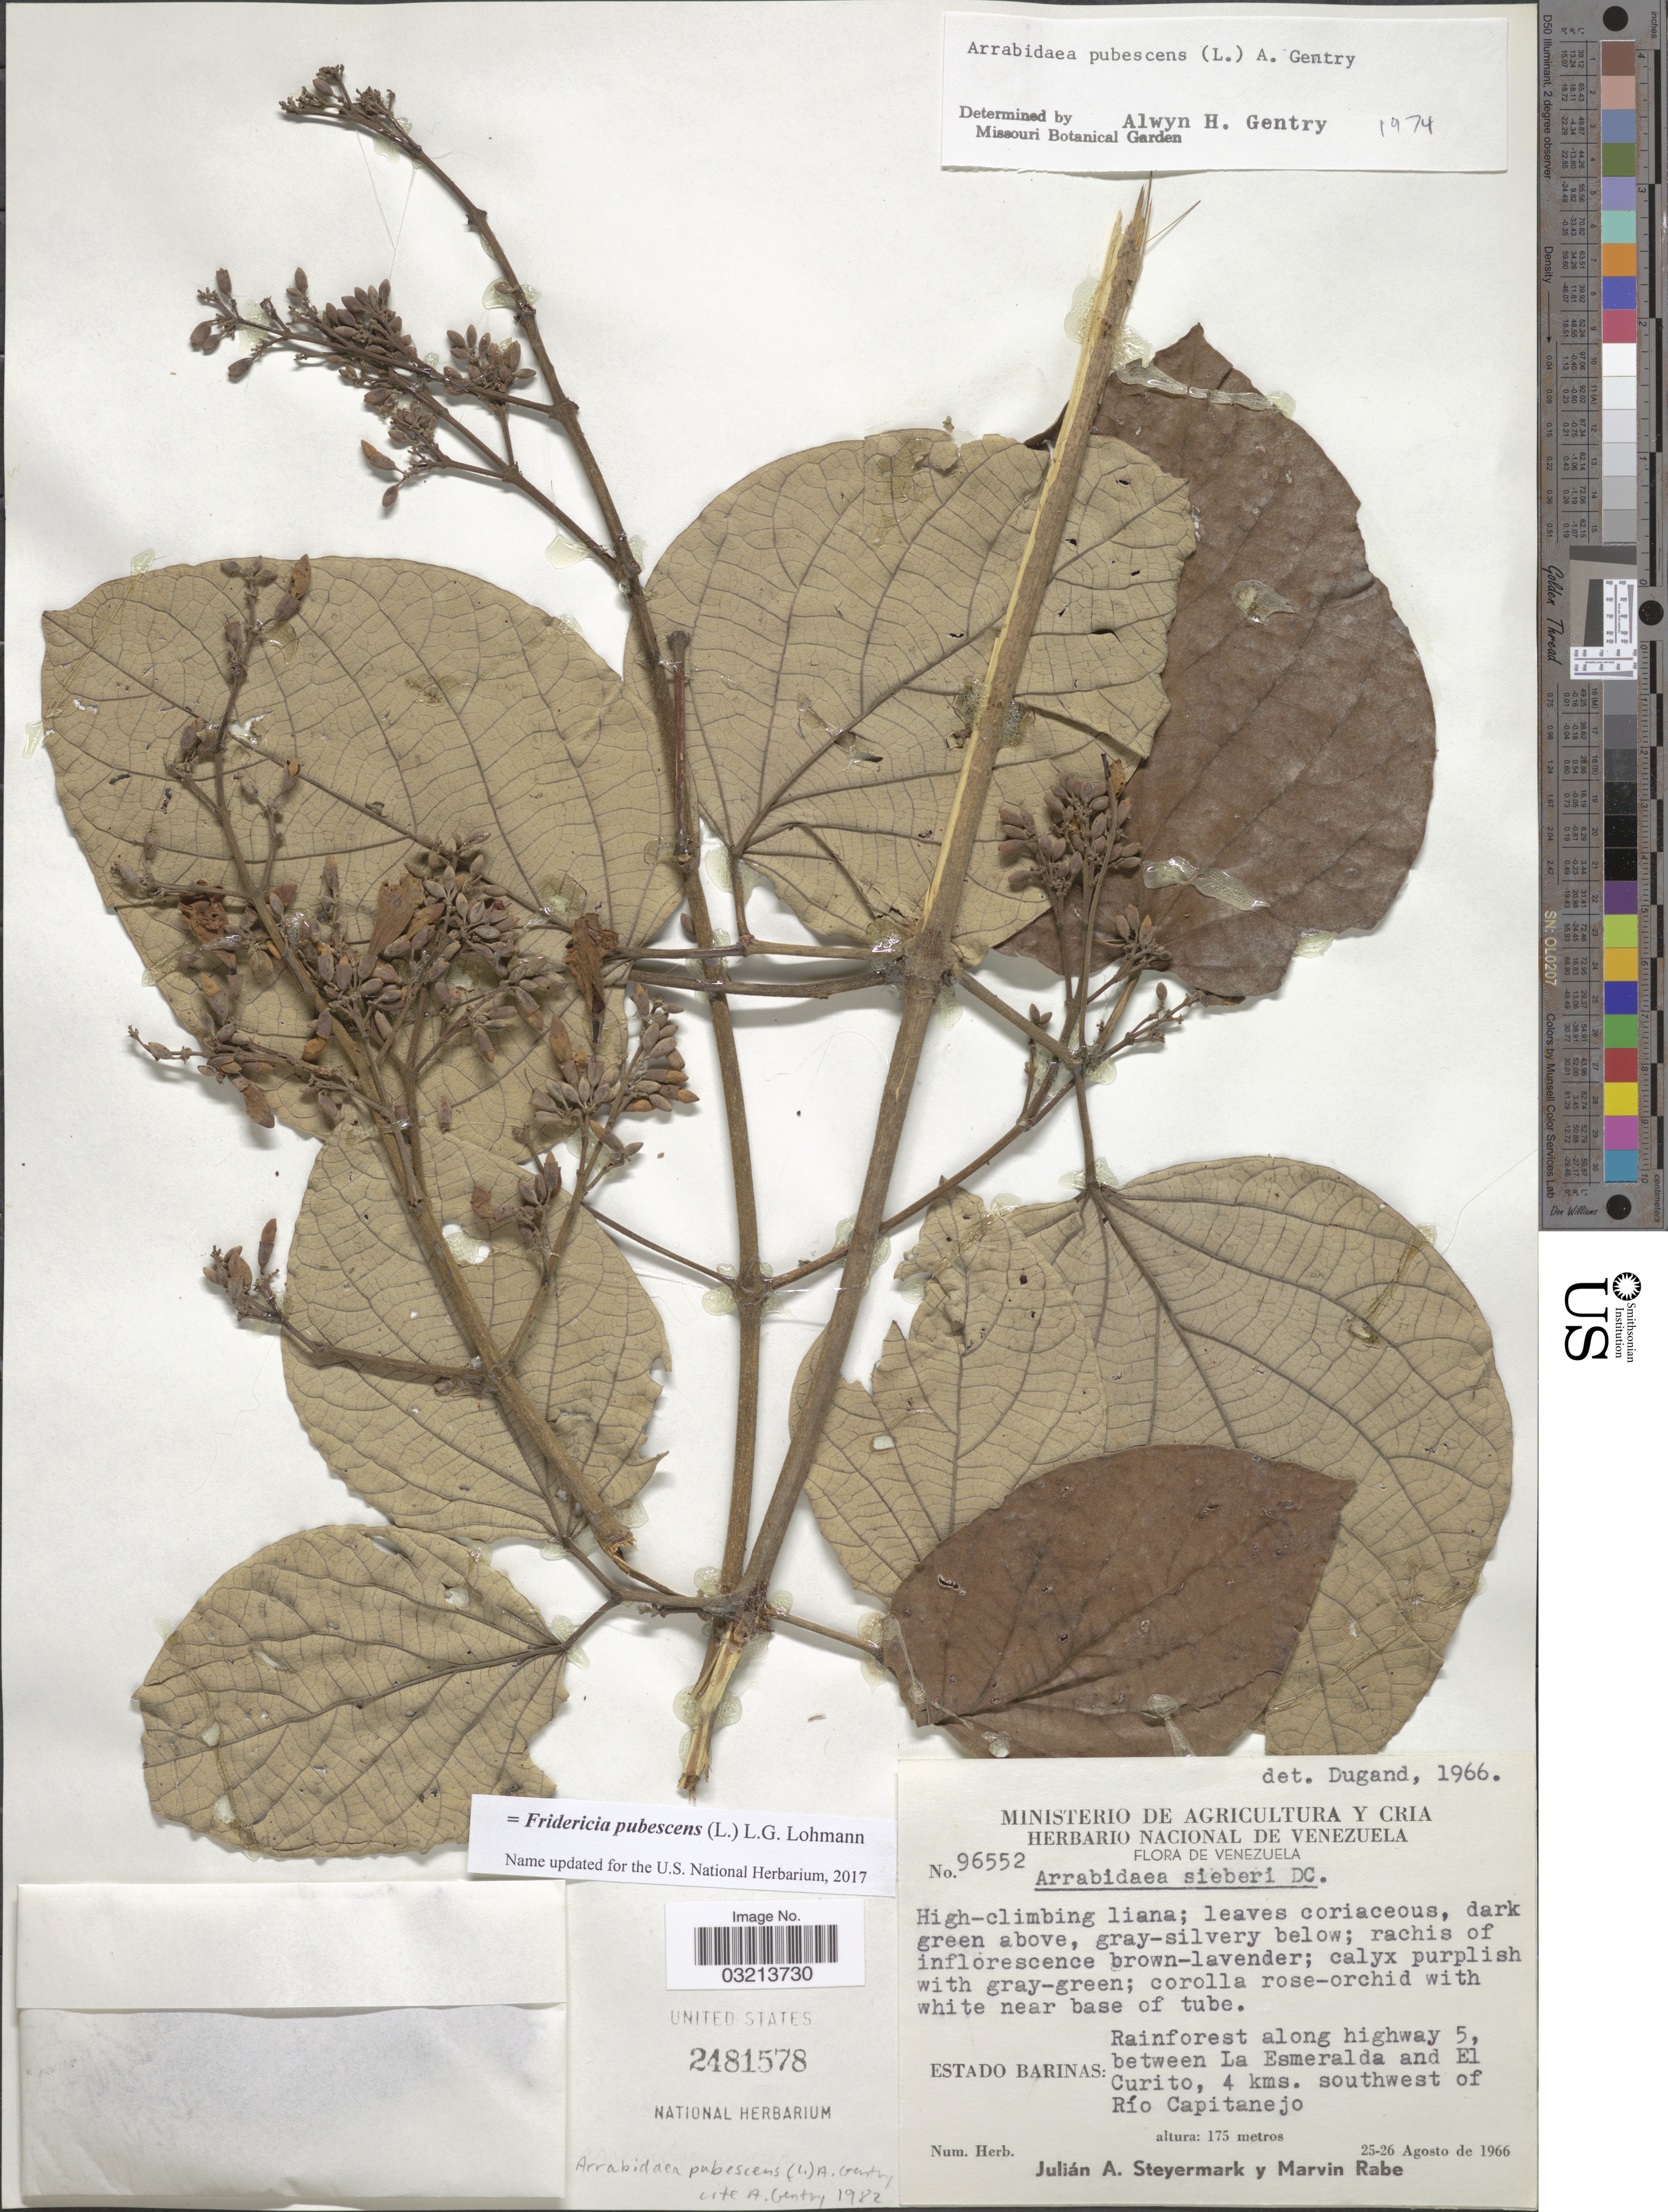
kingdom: Plantae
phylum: Tracheophyta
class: Magnoliopsida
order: Lamiales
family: Bignoniaceae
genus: Fridericia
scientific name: Fridericia pubescens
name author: (L.) L.G. Lohmann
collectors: J. Steyermark & M. Rabe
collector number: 96552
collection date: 1966-08-25/1966-08-26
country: Venezuela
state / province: Barinas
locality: Rainforest along highway 5, between La Esmeralda and El Curito, 4 kms. southwest of Río Capitanejo.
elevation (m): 175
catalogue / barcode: US 2481578